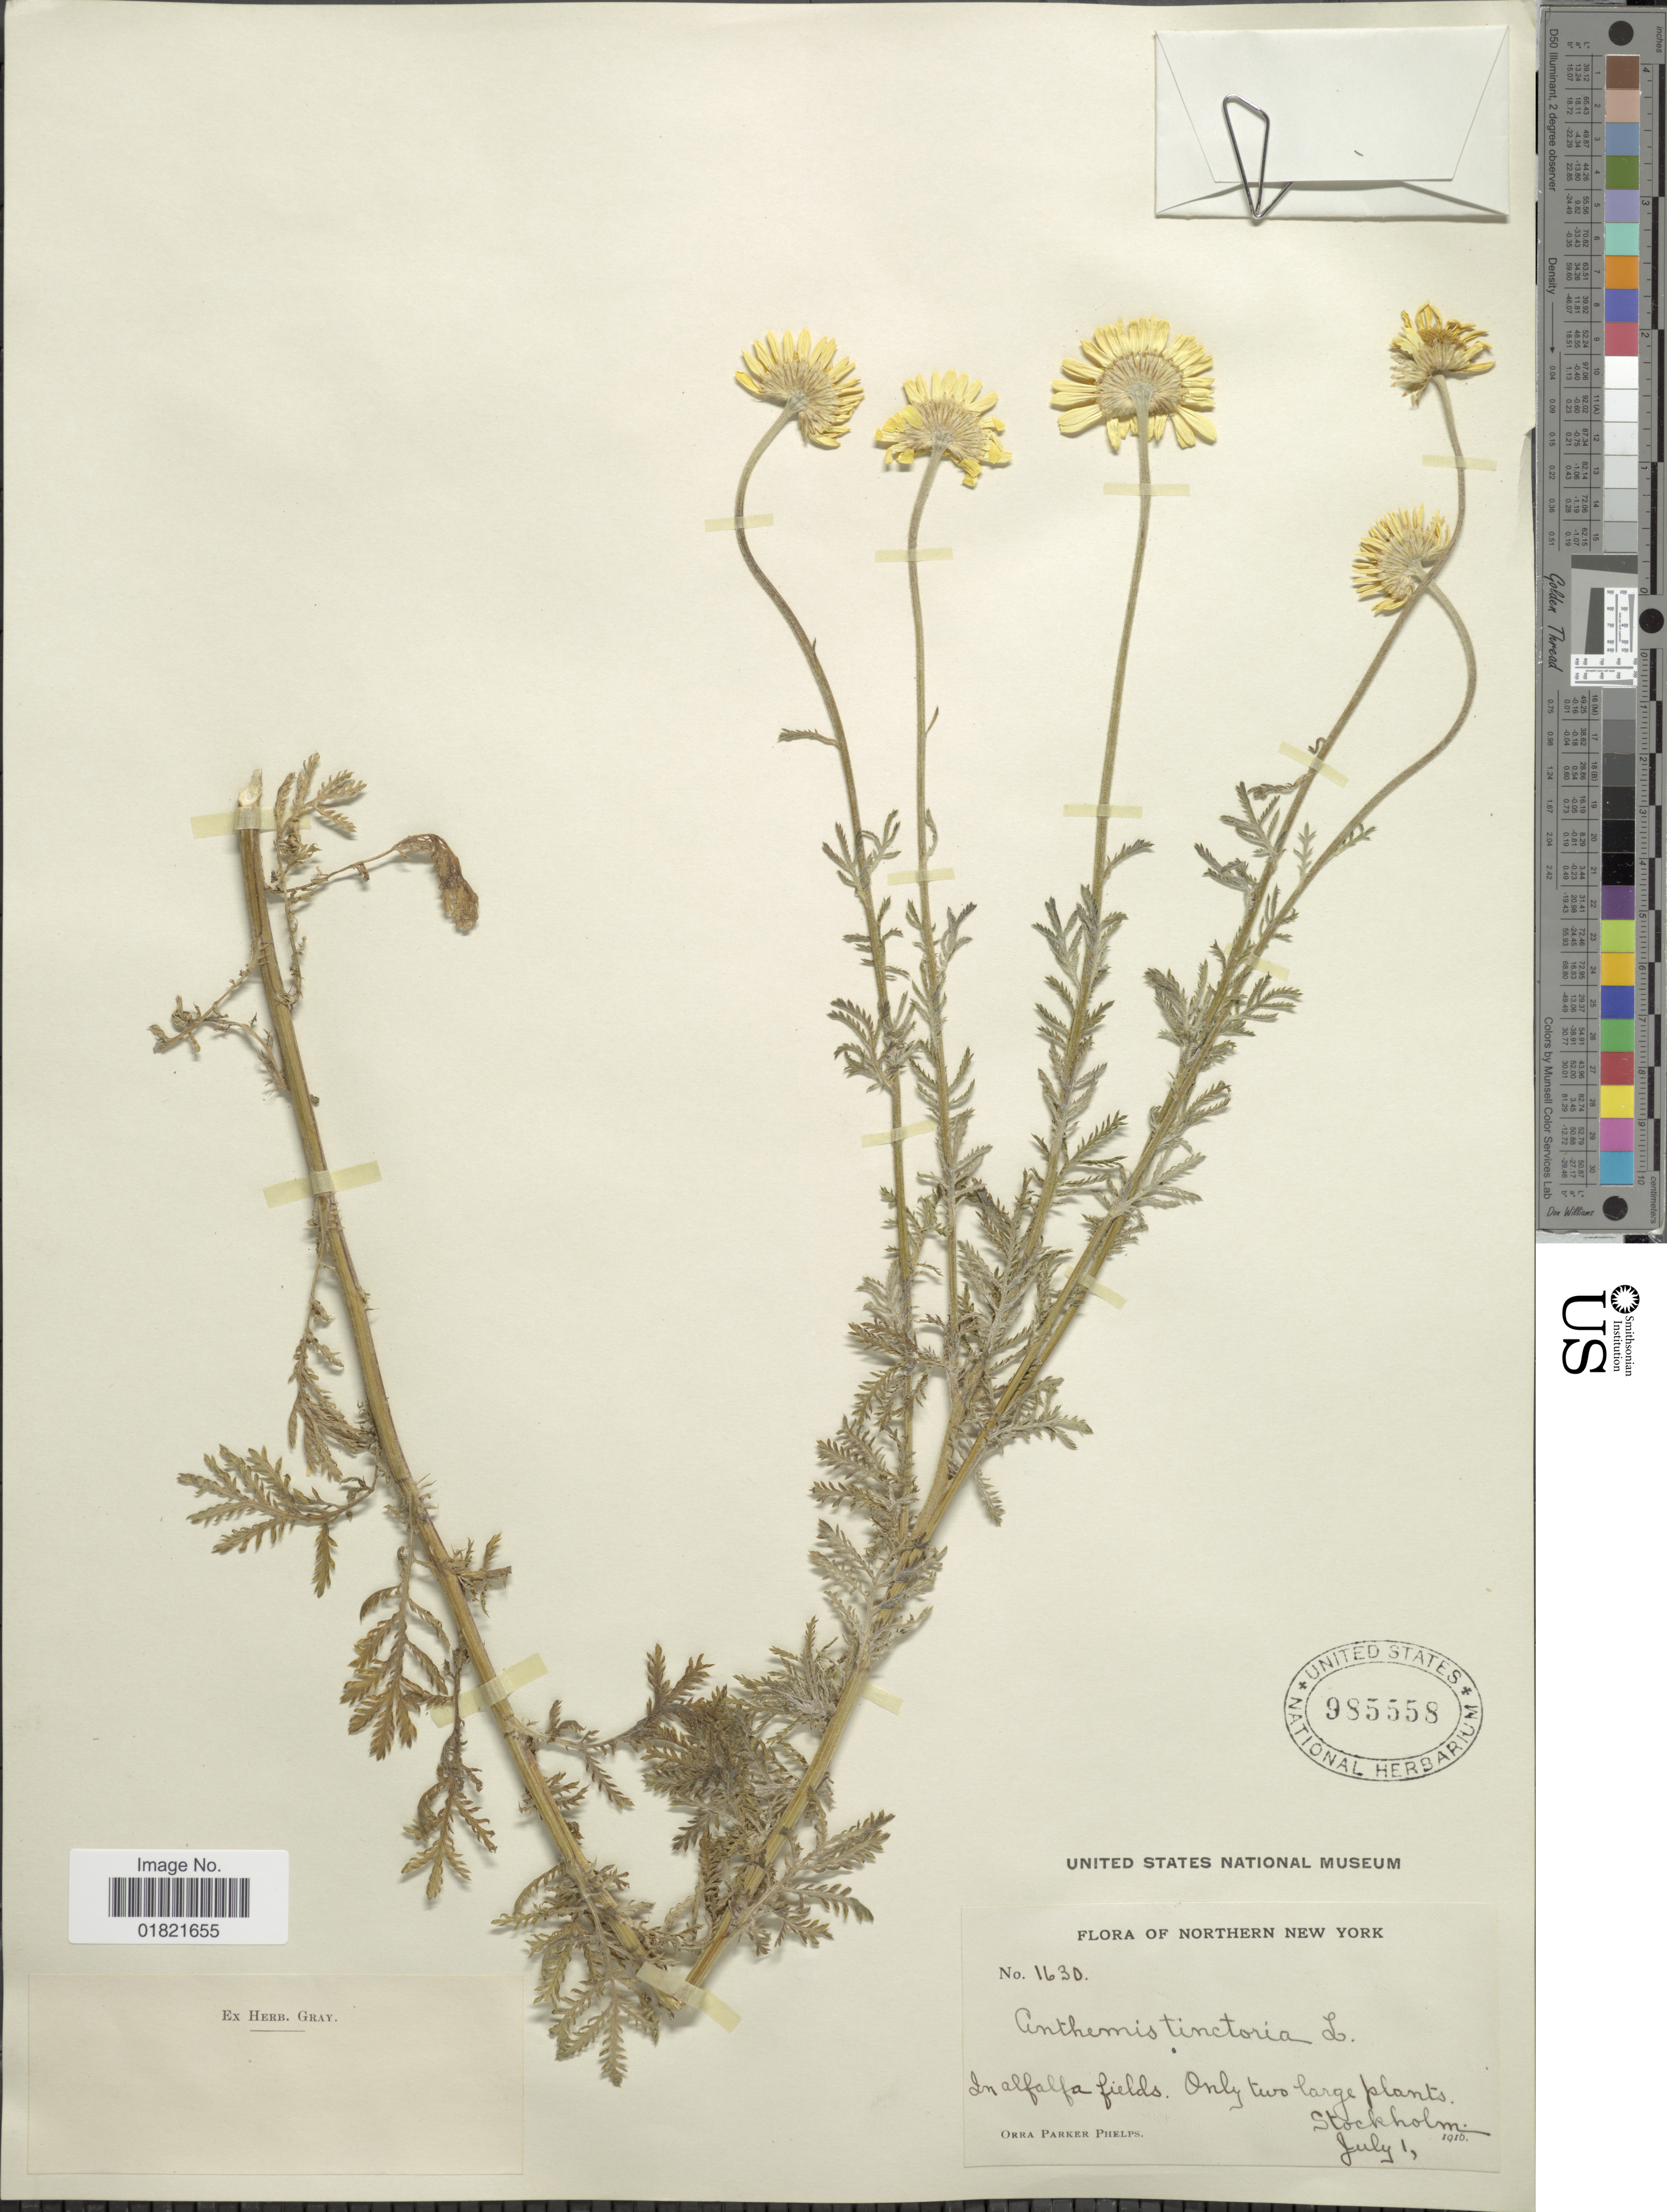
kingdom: Plantae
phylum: Tracheophyta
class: Magnoliopsida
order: Asterales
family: Asteraceae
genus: Anthemis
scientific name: Anthemis tinctoria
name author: L.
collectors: O. P. Phelps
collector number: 1630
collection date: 1910-07-01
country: United States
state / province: New York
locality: Northern New York, Stockholm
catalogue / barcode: US 985558